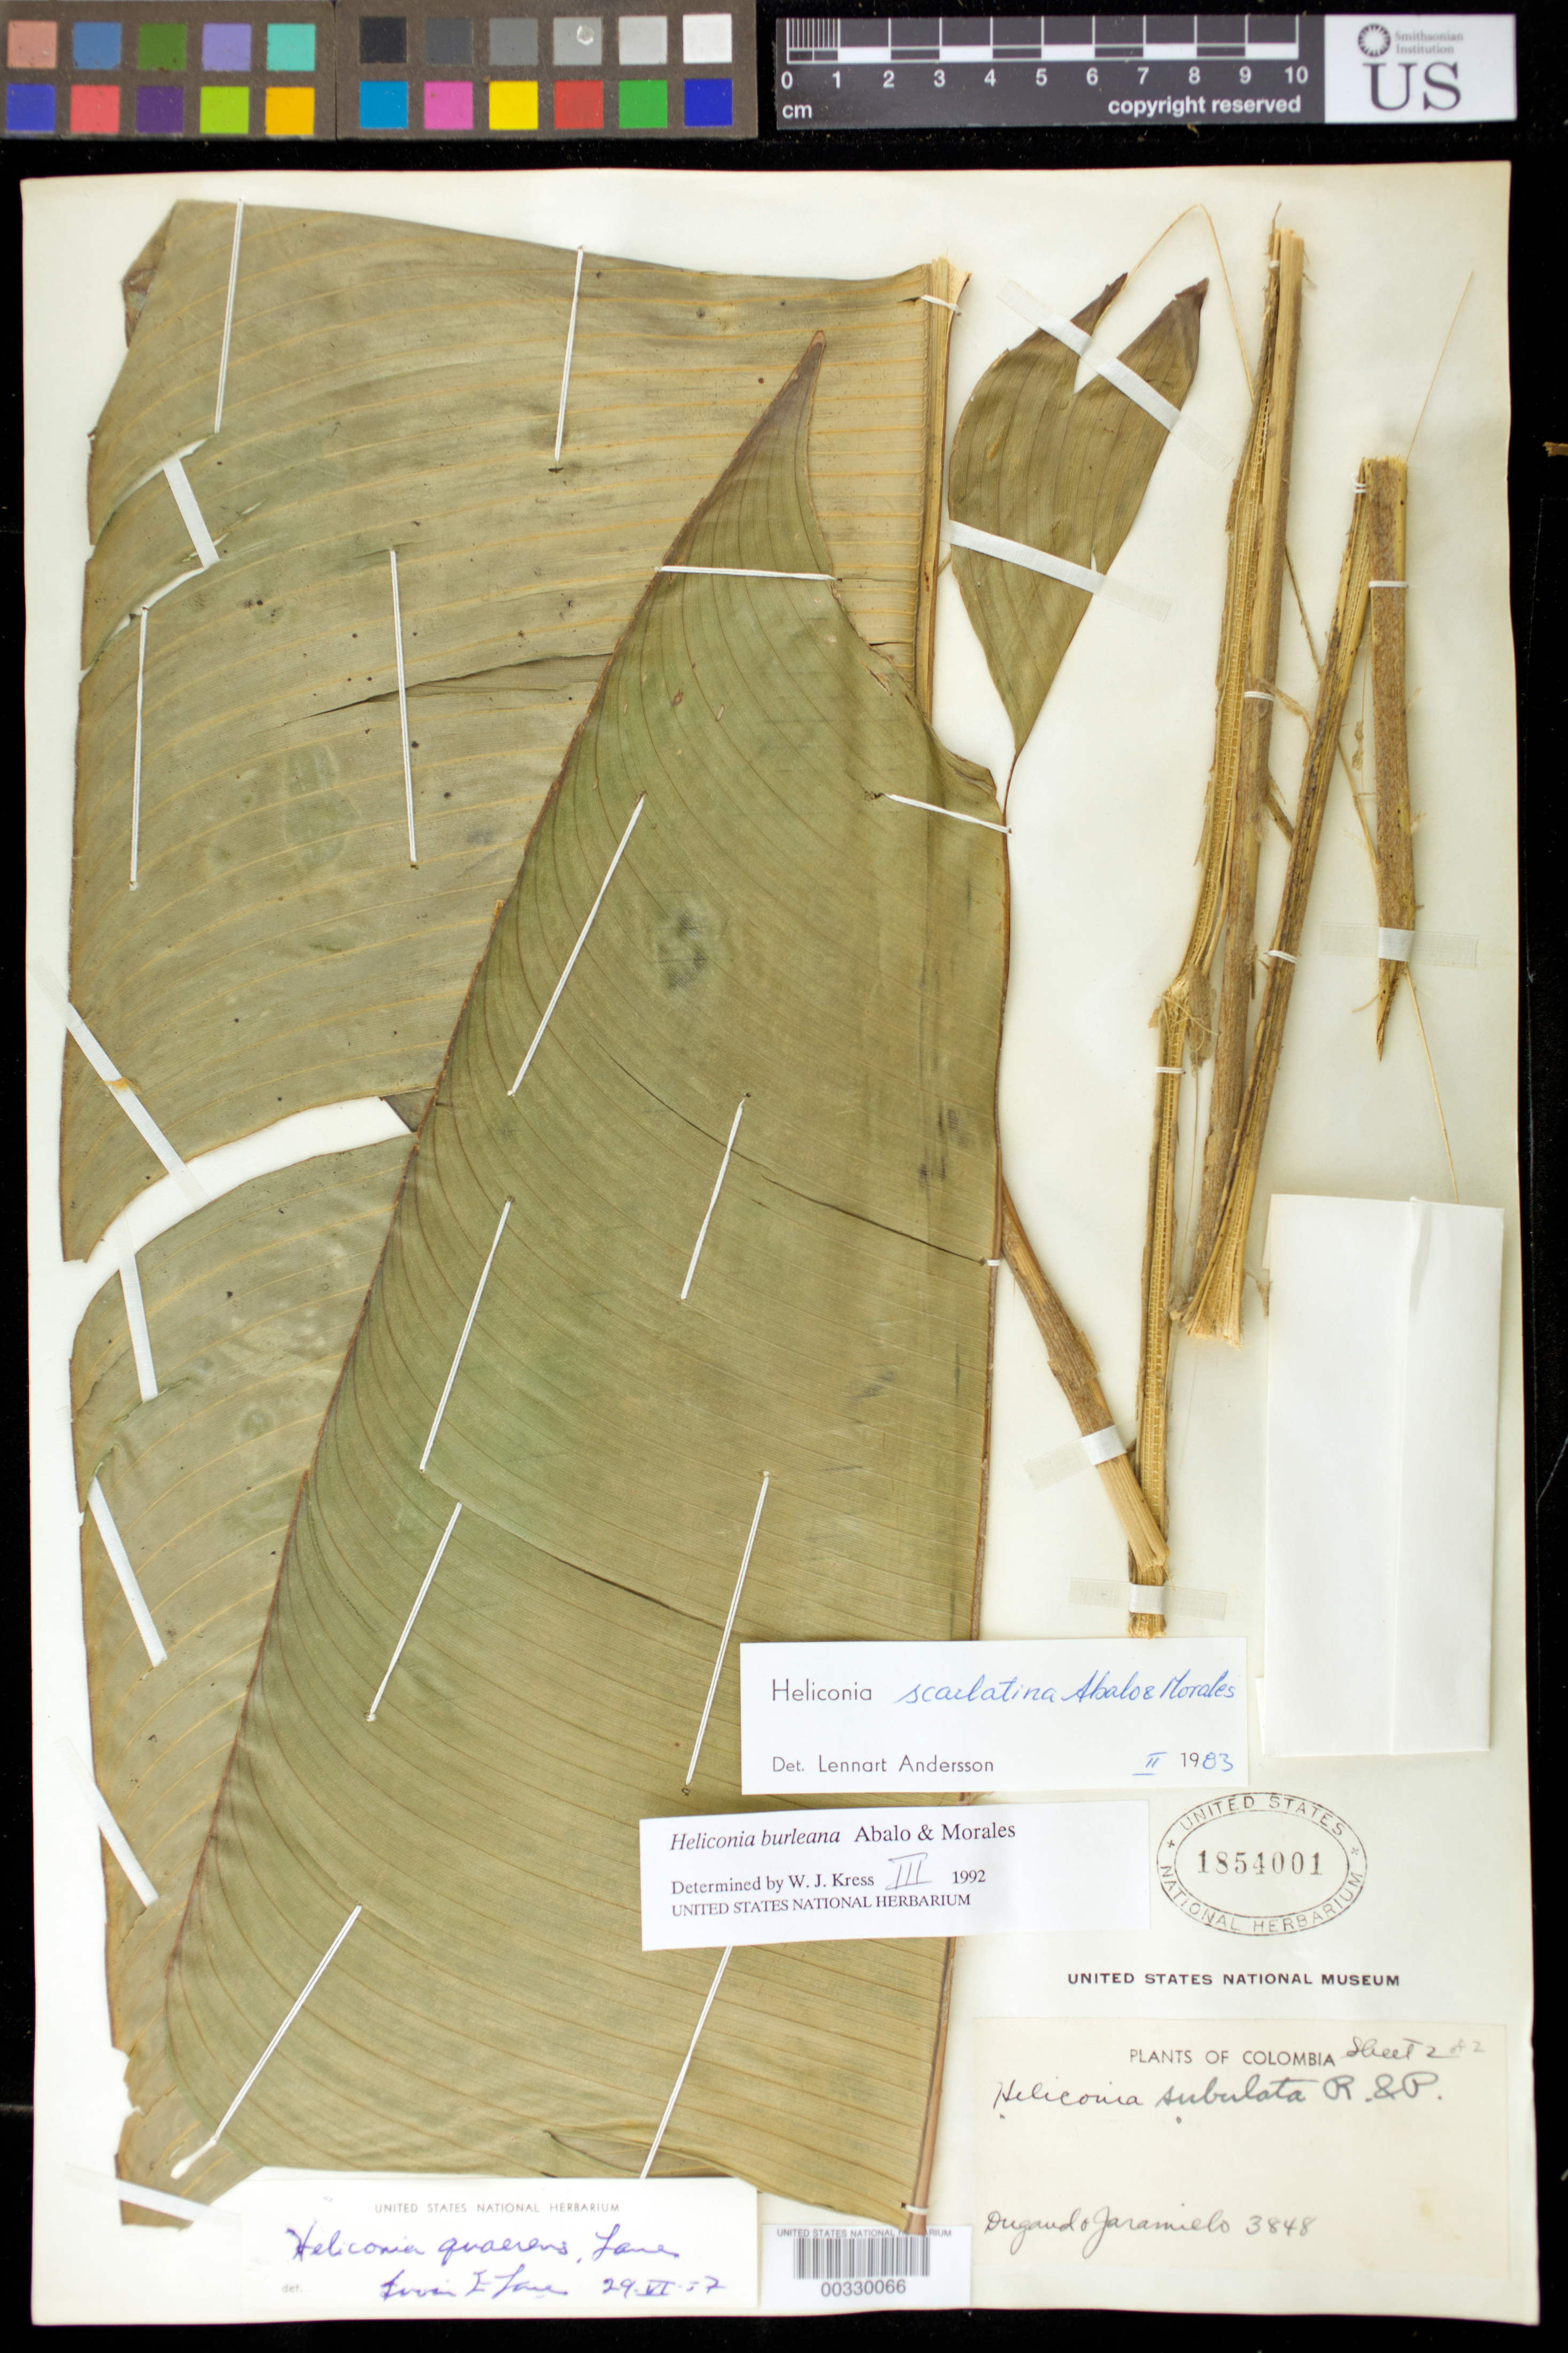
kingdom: Plantae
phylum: Tracheophyta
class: Liliopsida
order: Zingiberales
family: Heliconiaceae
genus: Heliconia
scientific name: Heliconia burleana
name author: Abalo & G. Morales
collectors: A. Dugand G. & R. Jaramillo M.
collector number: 3848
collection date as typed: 25 Jul 1945 to 29 Jul 1945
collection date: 1945-07-25/1945-07-29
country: Colombia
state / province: Cundinamarca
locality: Estacion Santana, above Sasaima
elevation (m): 1600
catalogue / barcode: US 1854001